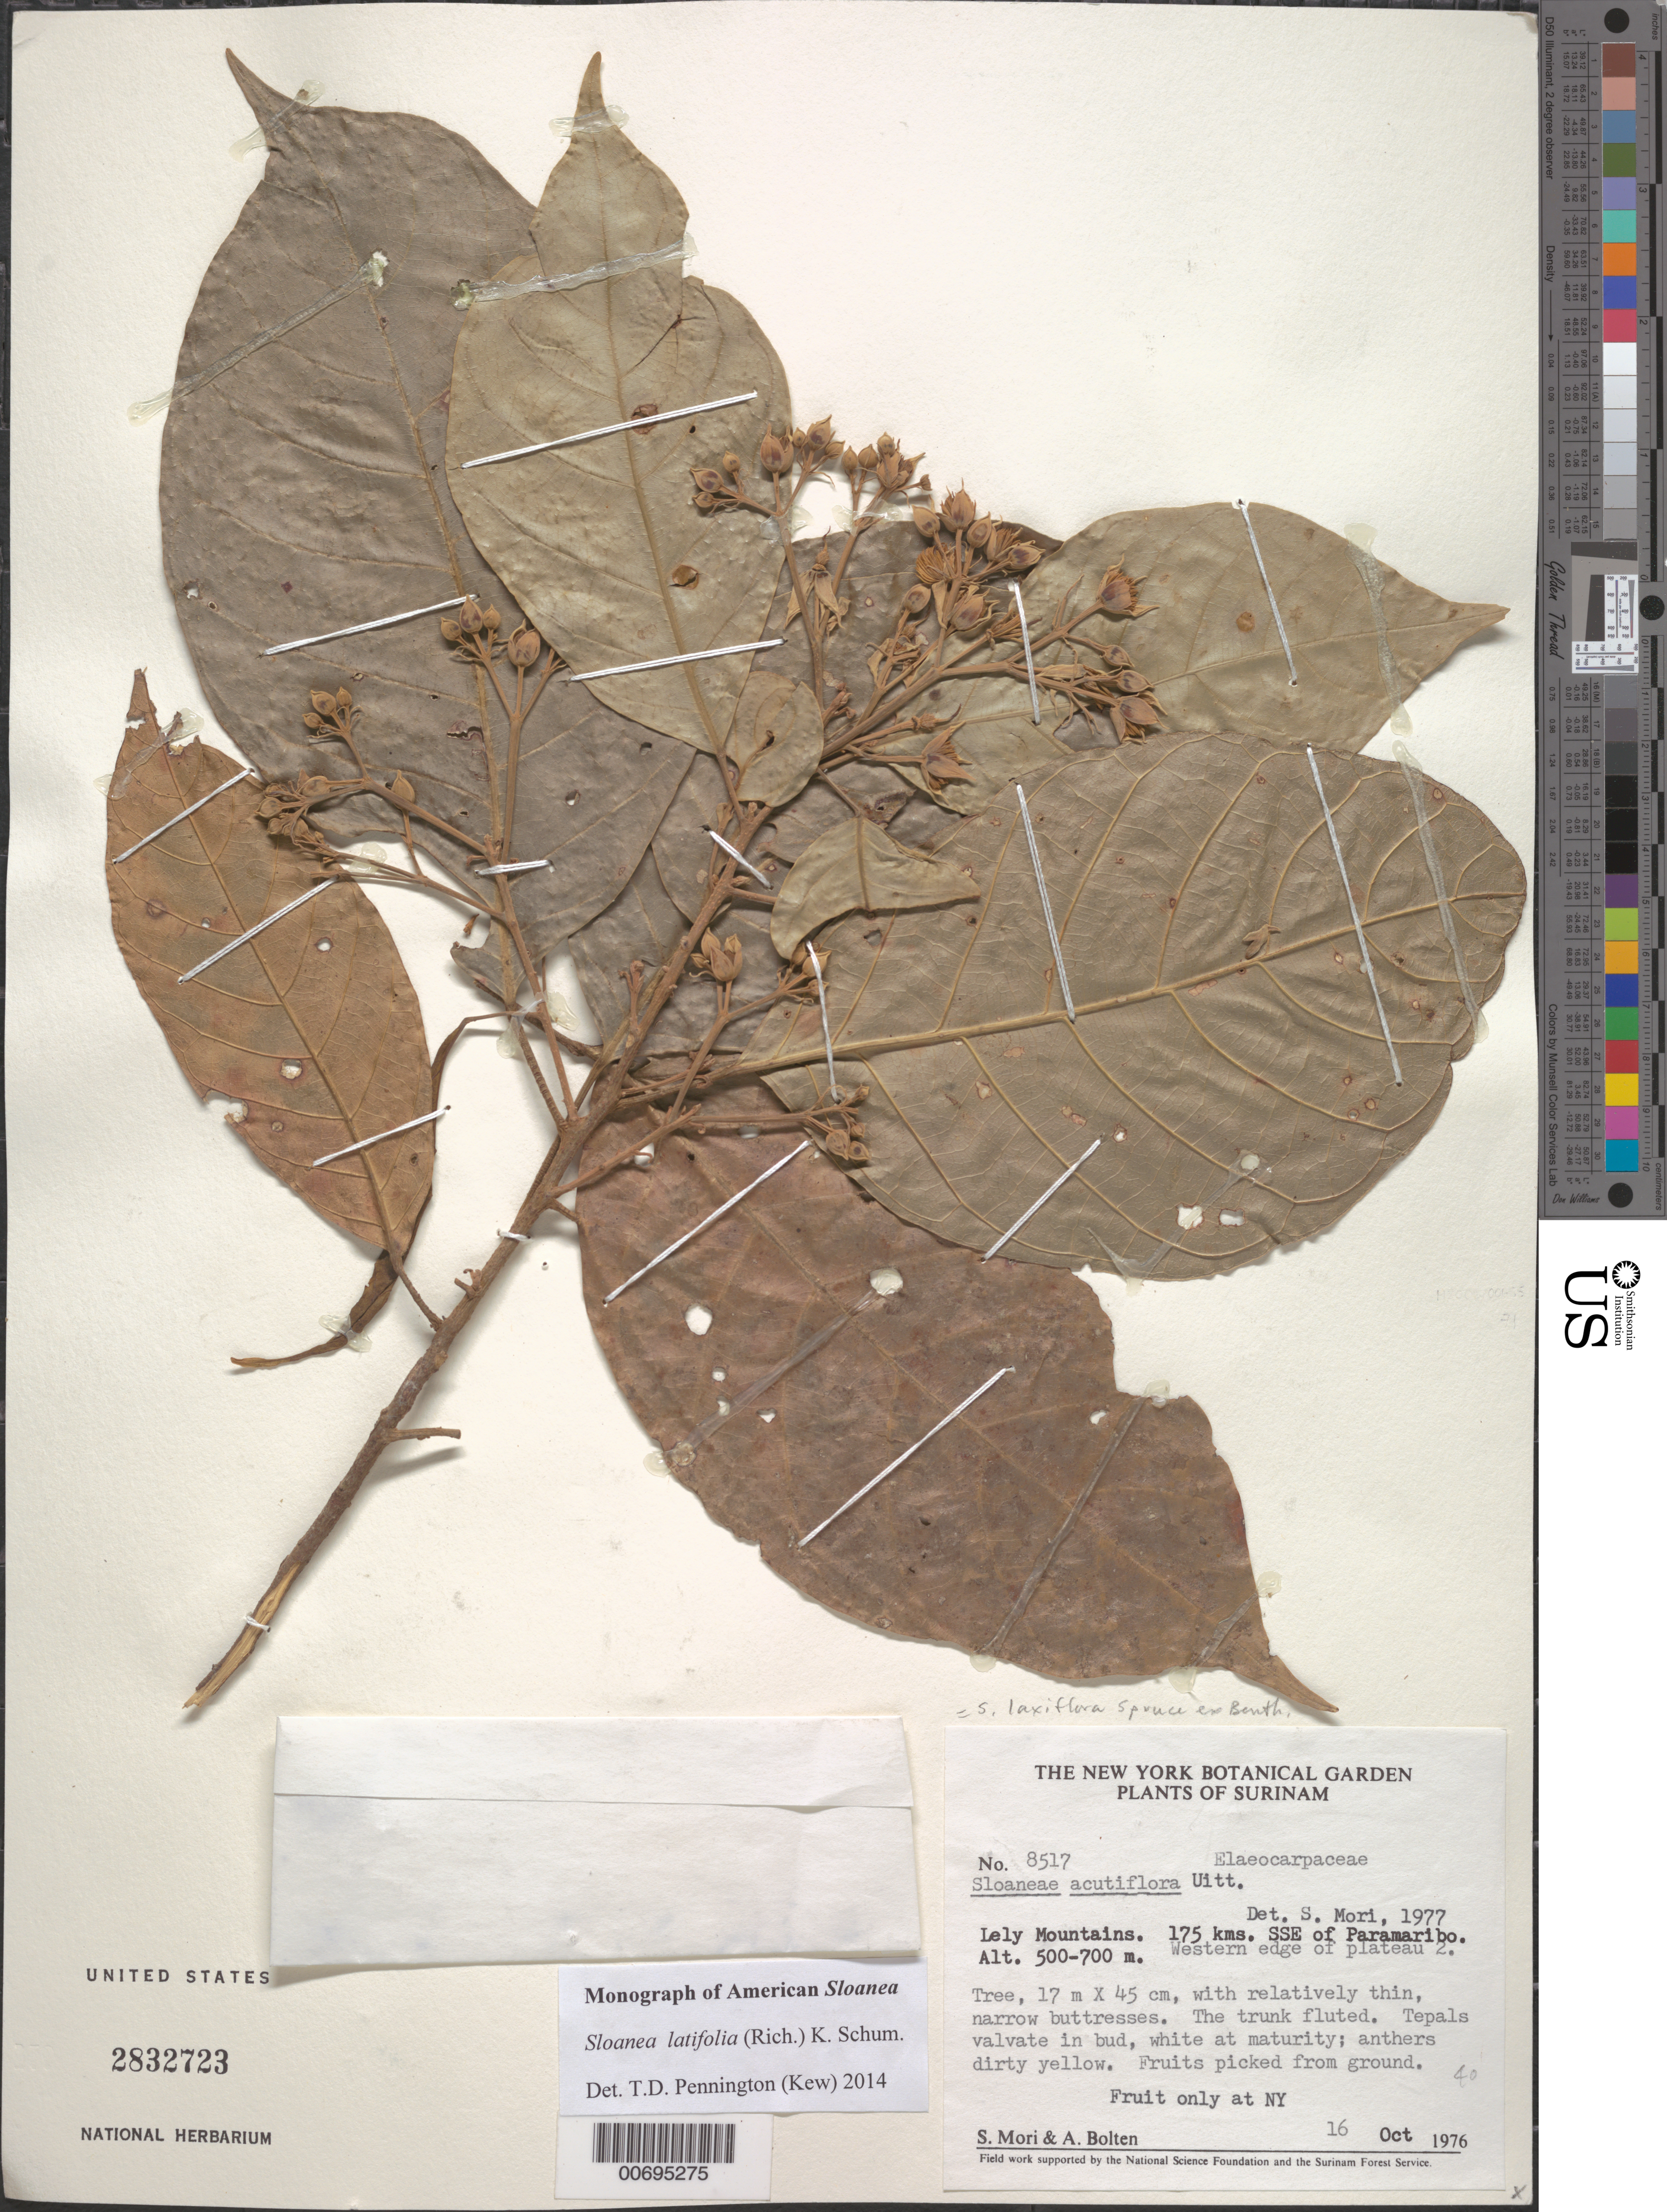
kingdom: Plantae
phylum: Tracheophyta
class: Magnoliopsida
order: Oxalidales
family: Elaeocarpaceae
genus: Sloanea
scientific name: Sloanea latifolia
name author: (Rich.) K. Schum.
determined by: Pennington, T. D., (K)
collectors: S. Mori & A. Bolten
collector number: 8517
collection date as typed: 16-Oct-76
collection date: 1976-10-16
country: Suriname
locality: Lely Mts., 175 km SSE of Paramaribo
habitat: Edge of plateau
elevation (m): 500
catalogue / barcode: US 2832723